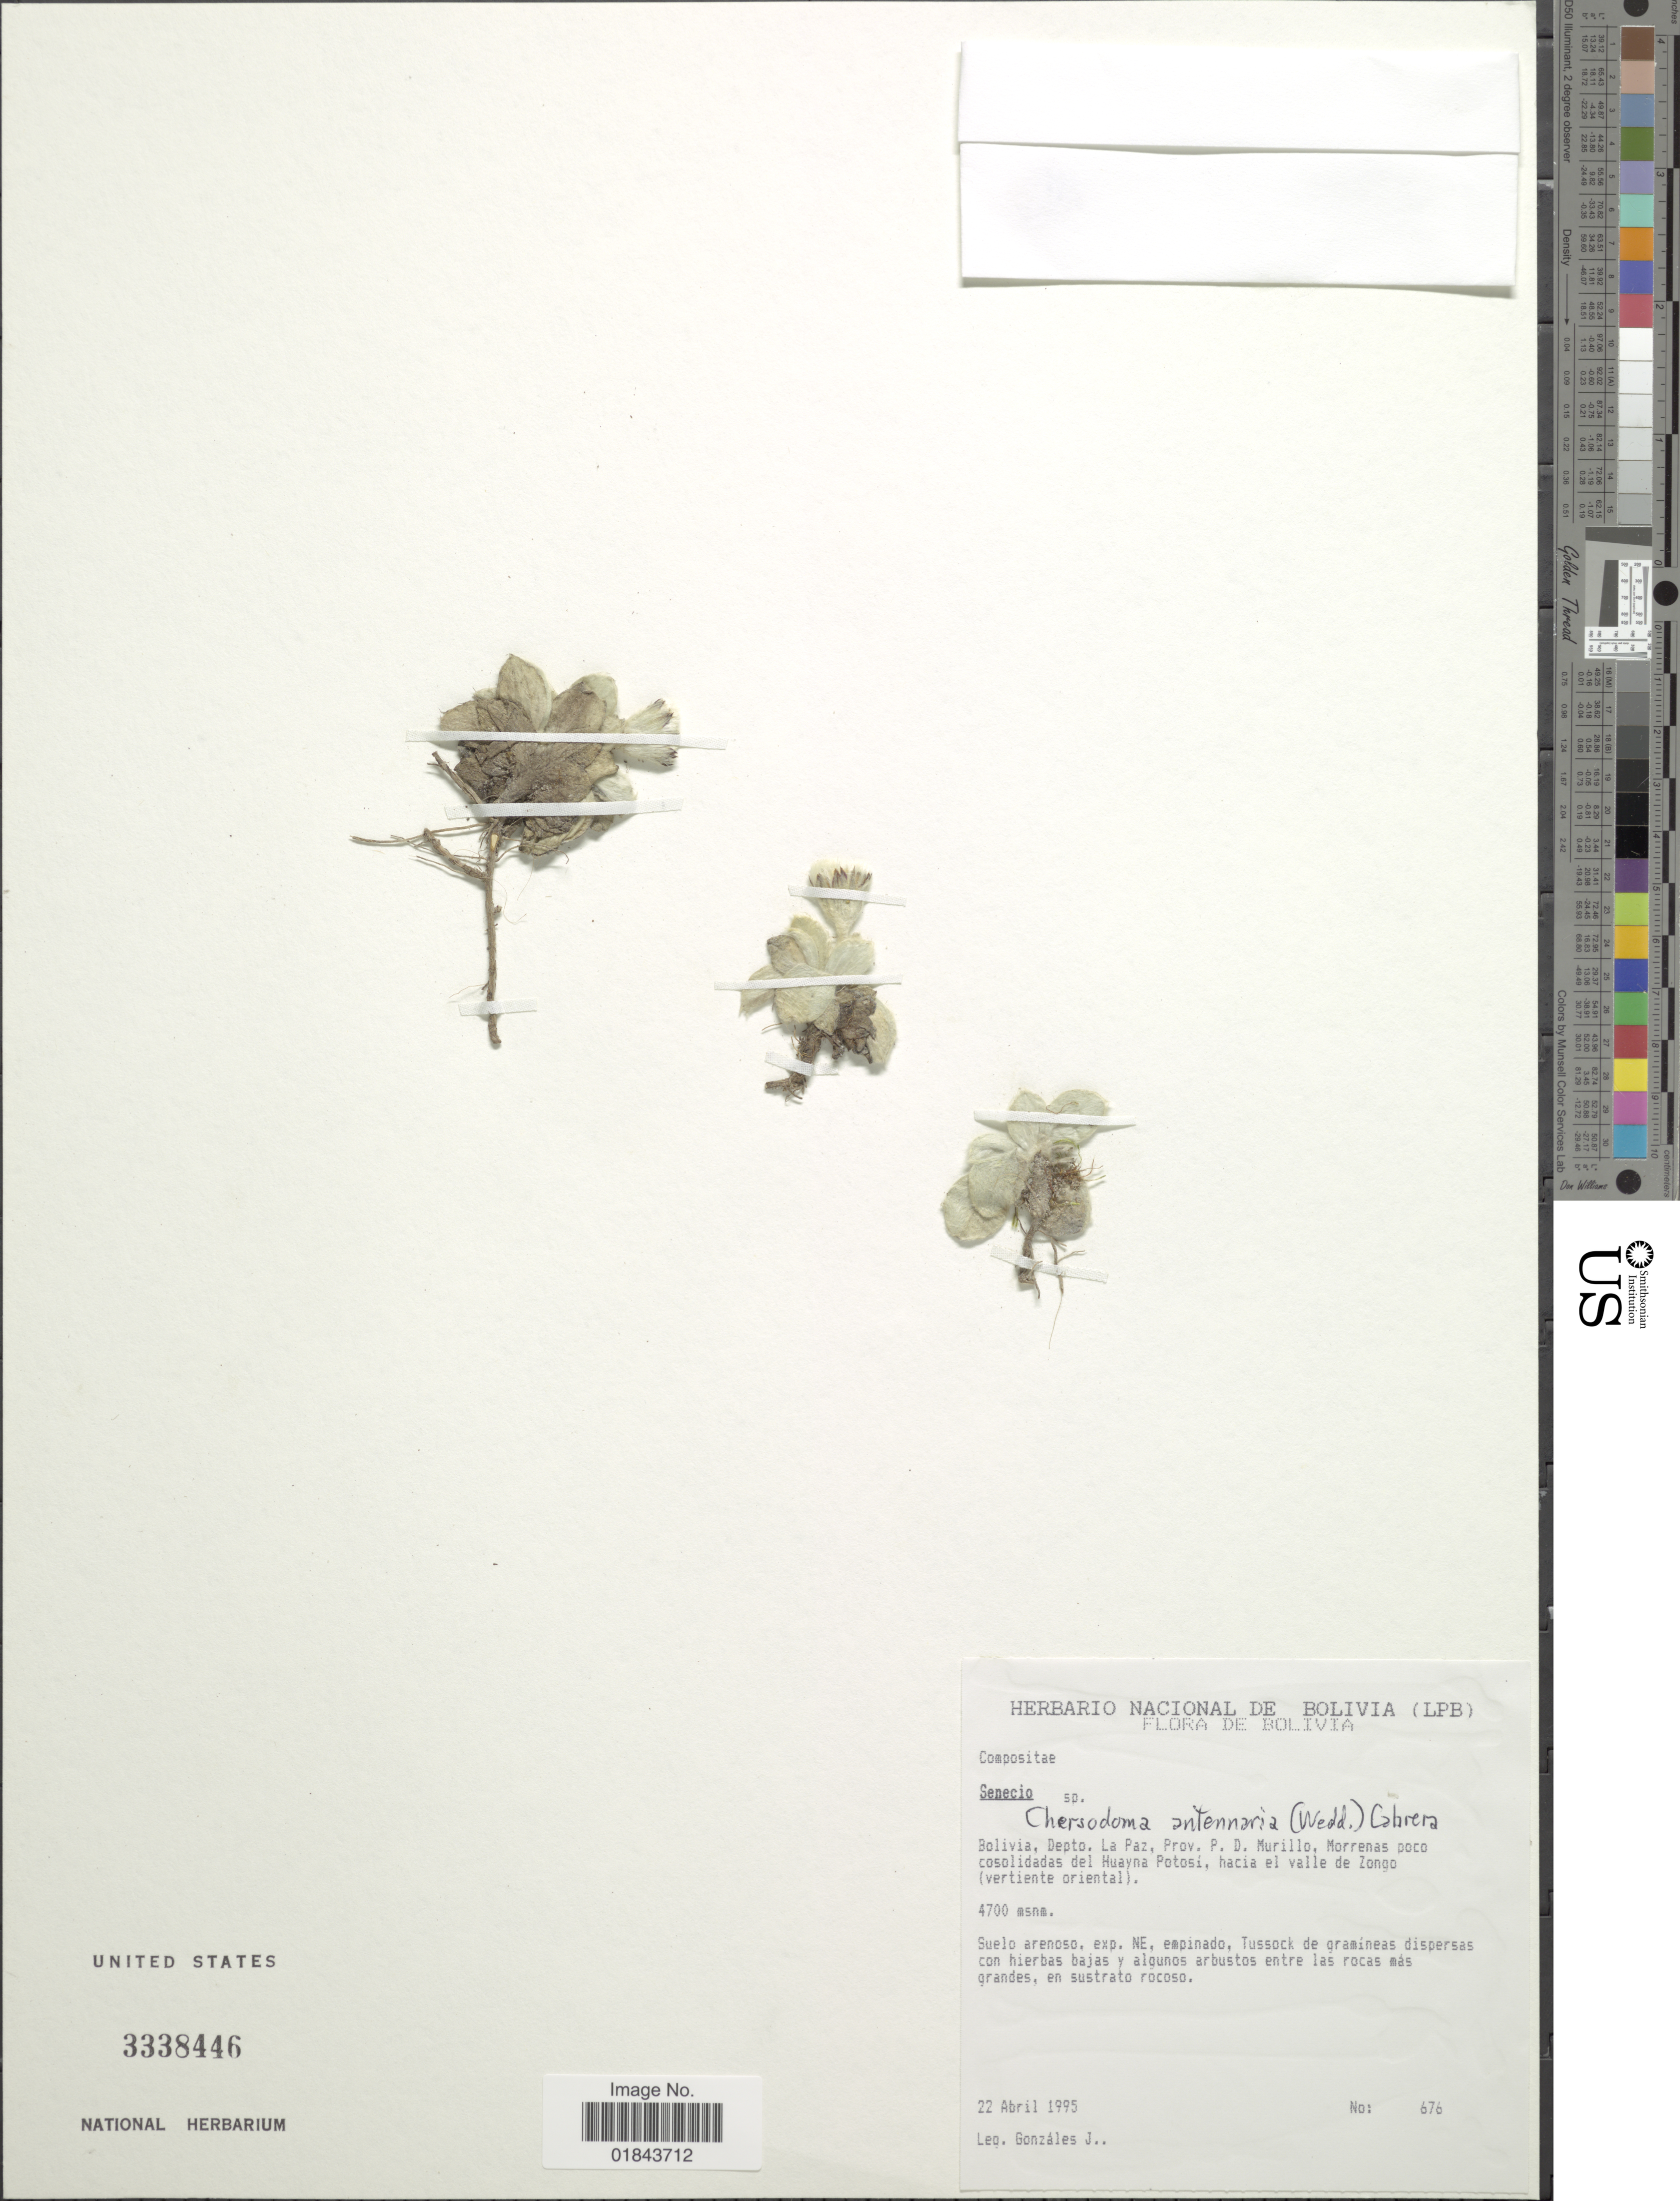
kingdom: Plantae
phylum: Tracheophyta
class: Magnoliopsida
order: Asterales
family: Asteraceae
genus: Chersodoma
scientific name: Chersodoma antennaria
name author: (Wedd.) Cabrera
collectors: J. Gonzales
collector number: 676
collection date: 1995-04-22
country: Bolivia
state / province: La Paz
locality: Bolivia, Depto. La Paz, Prov. P. D. Murillo, Morrenas poco cosolidades del Huayna Potosi, hacia el valle de Zongo (vertiente oriental)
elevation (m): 4700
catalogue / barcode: US 3338446